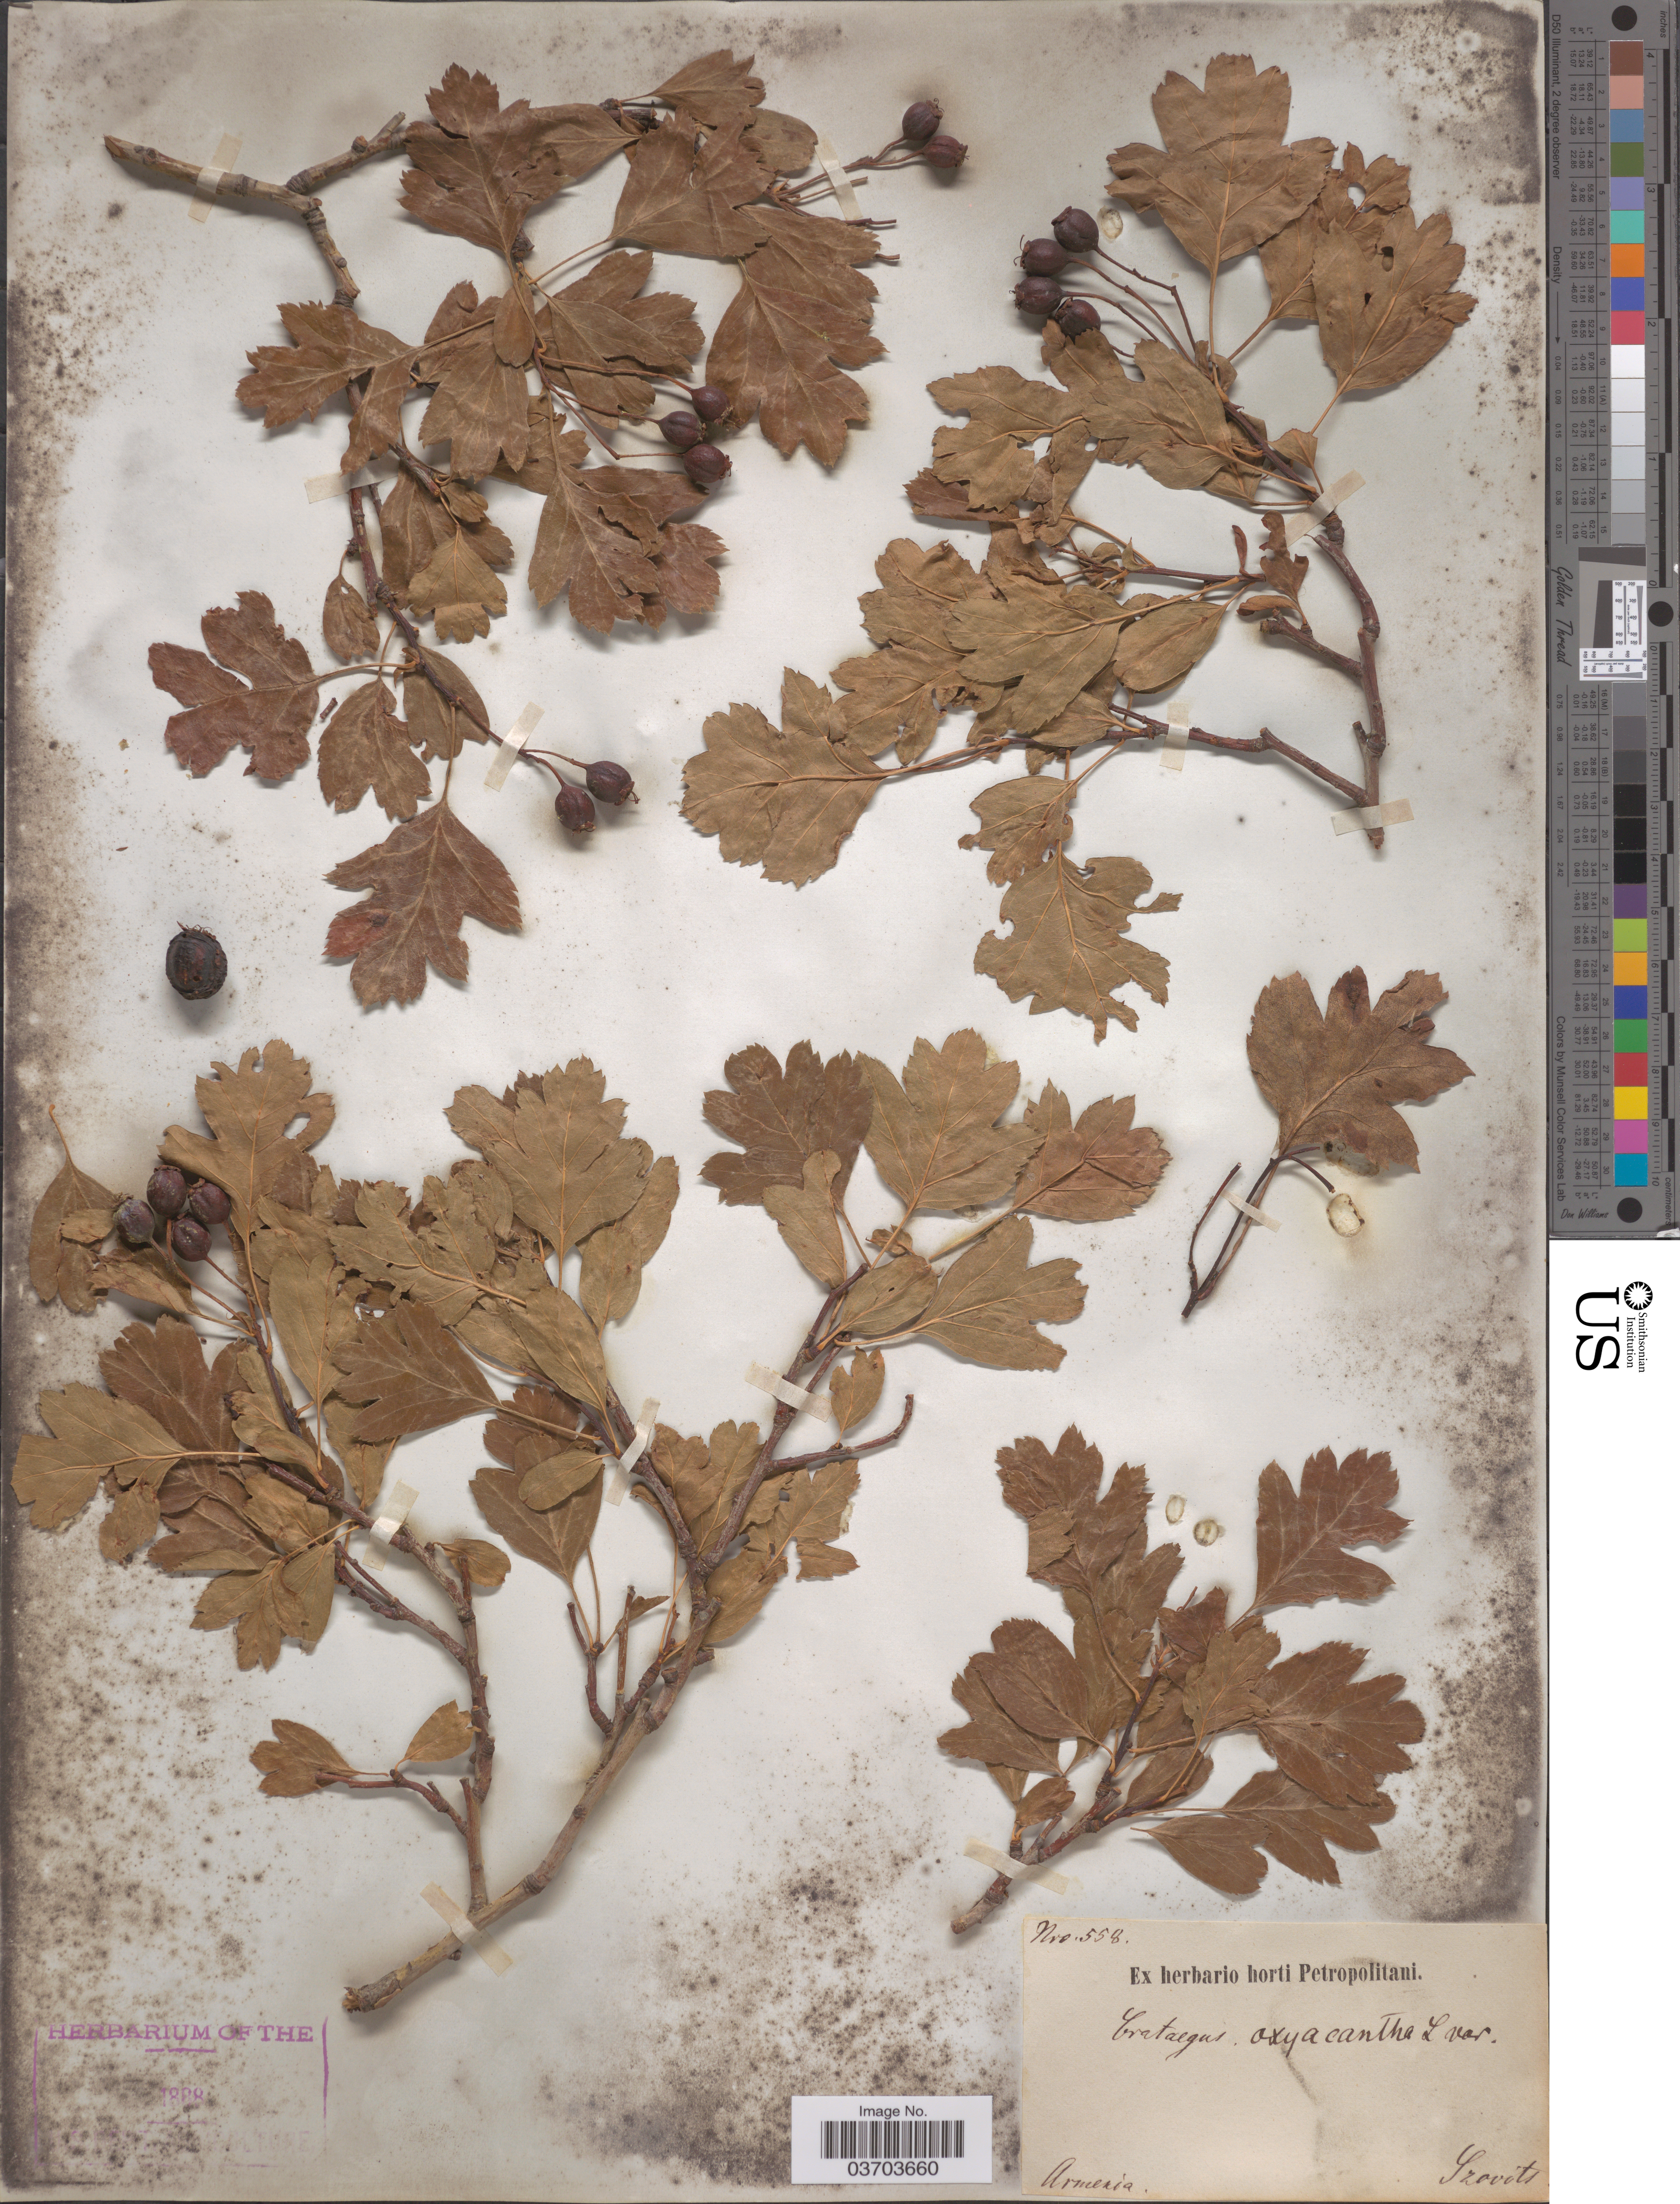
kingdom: Plantae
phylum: Tracheophyta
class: Magnoliopsida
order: Rosales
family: Rosaceae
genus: Crataegus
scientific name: Crataegus oxyacantha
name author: L.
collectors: Szovits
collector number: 558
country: Armenia